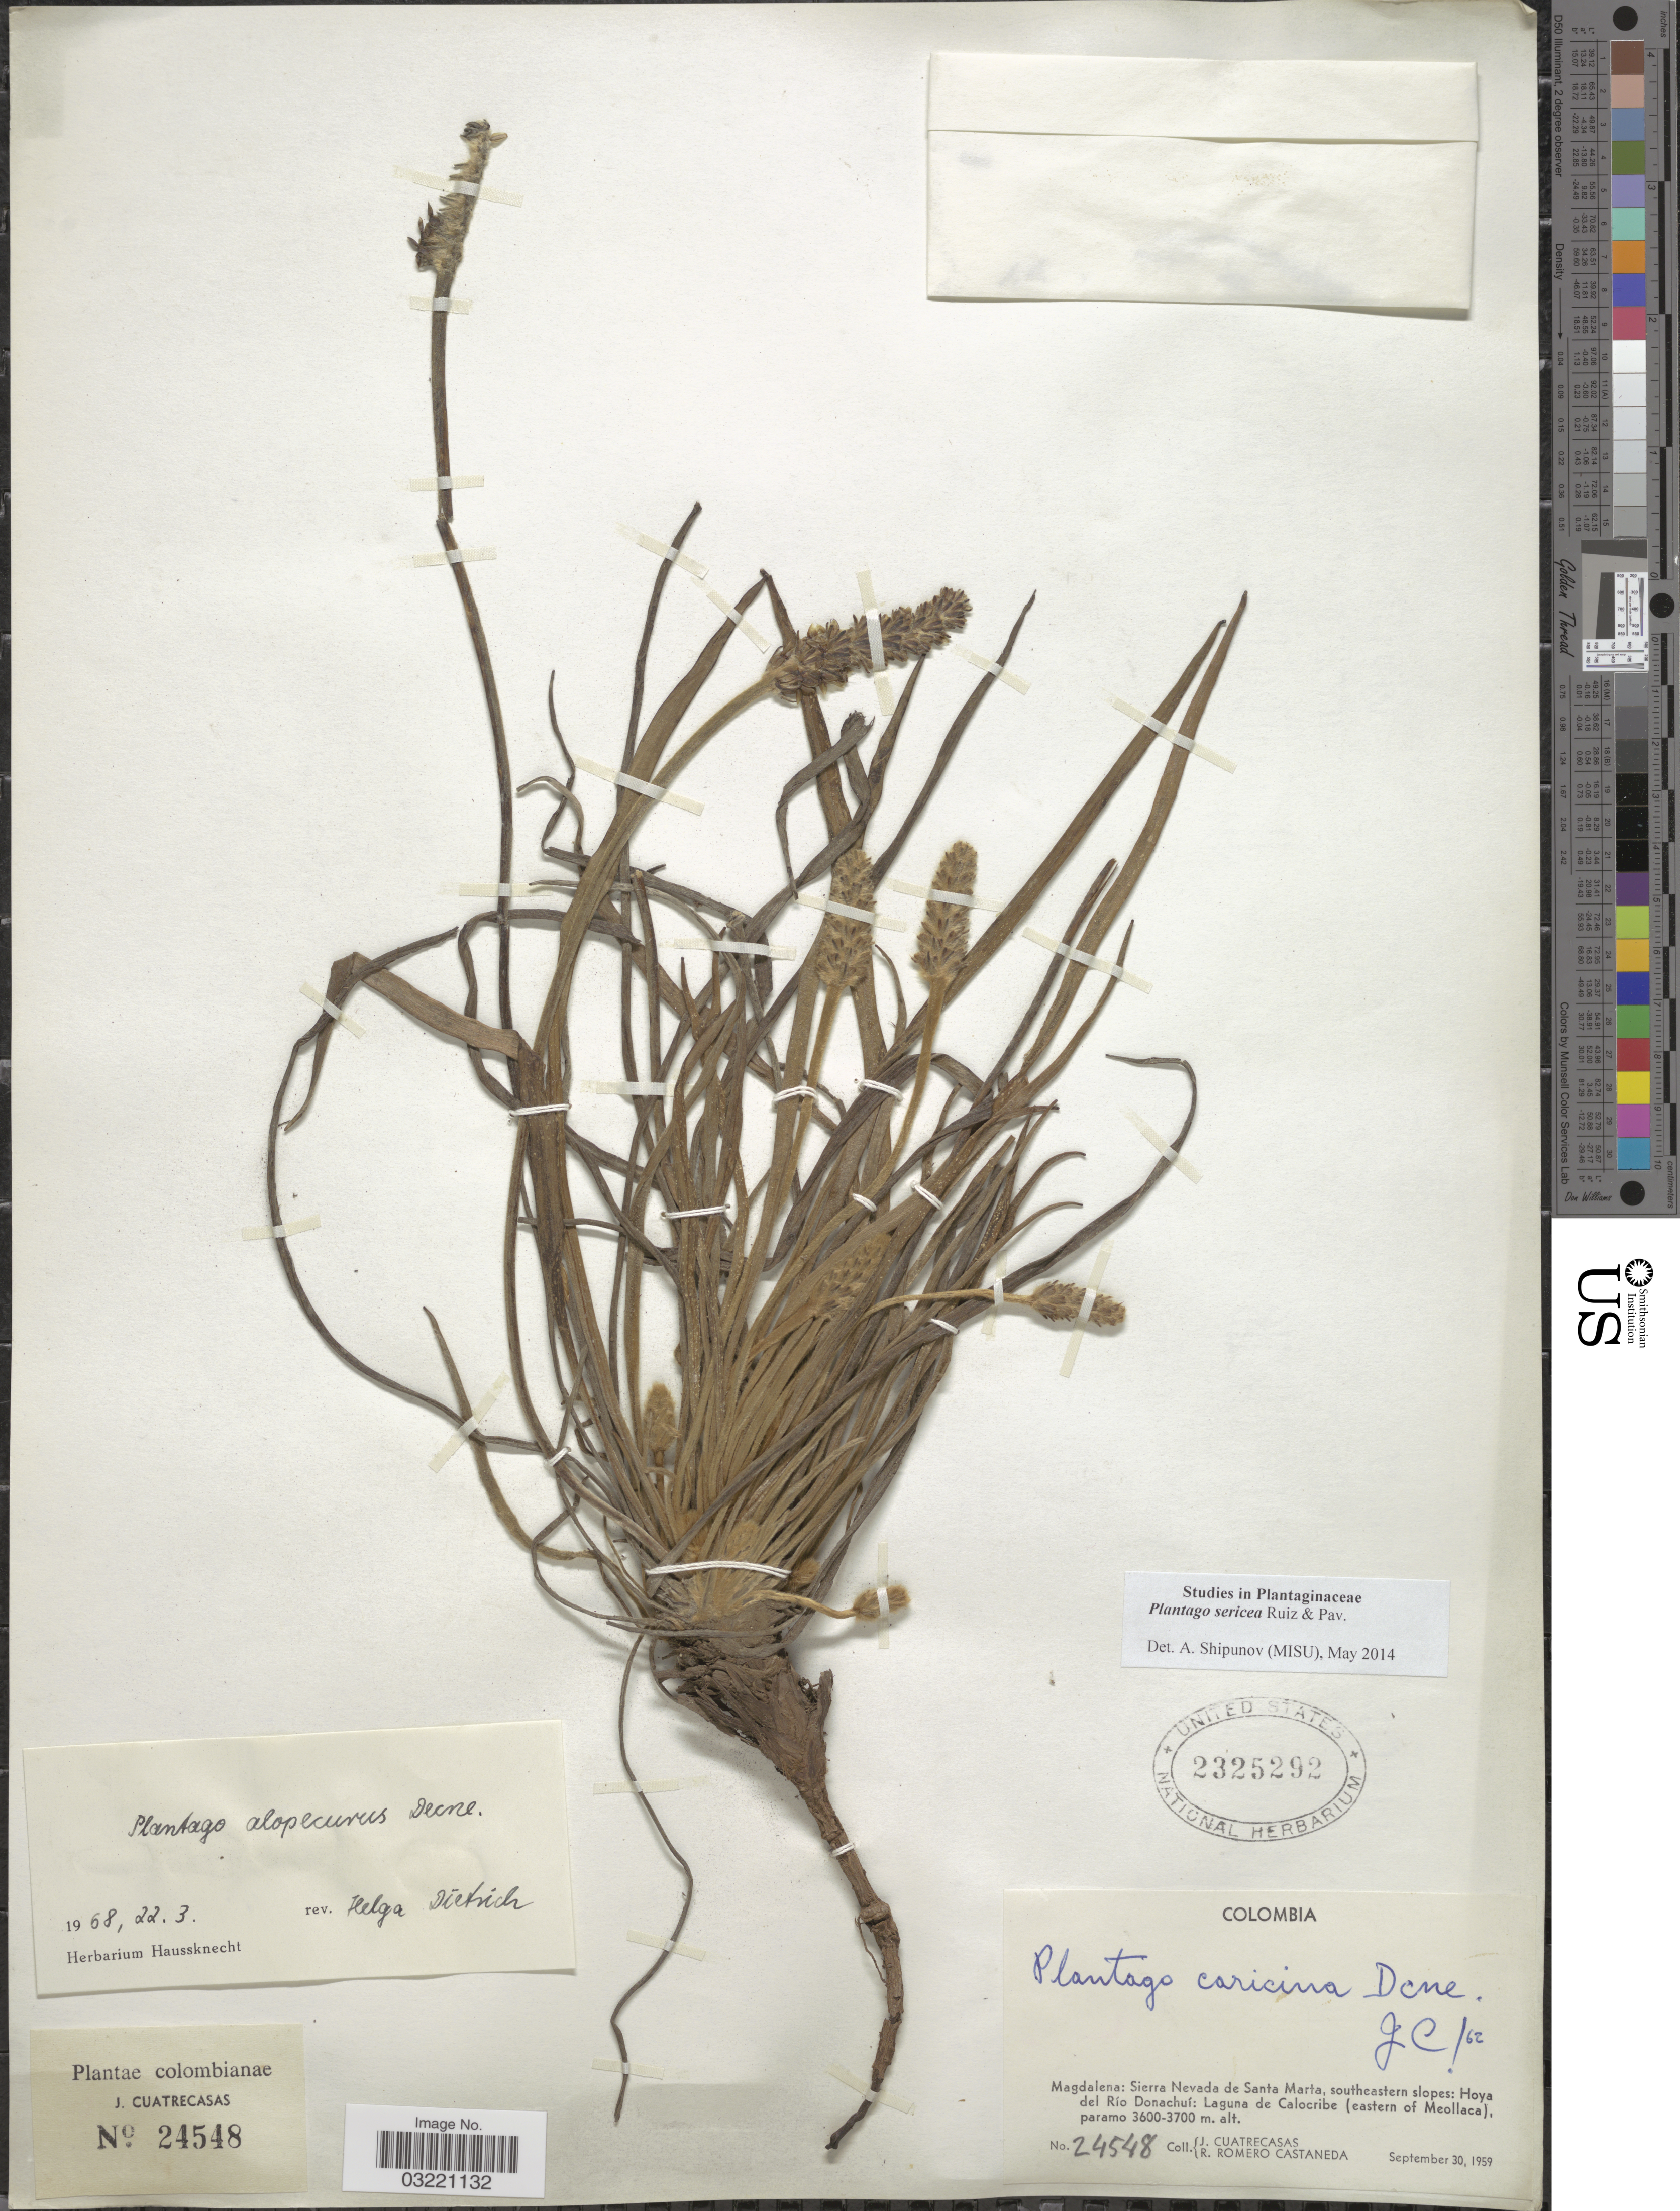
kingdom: Plantae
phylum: Tracheophyta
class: Magnoliopsida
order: Lamiales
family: Plantaginaceae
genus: Plantago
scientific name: Plantago sericea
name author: Ruiz & Pav.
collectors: J. Cuatrecasas & R. Romero Castañeda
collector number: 24548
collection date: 1959-09-30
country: Colombia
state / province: Magdalena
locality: Sierra Nevada de Santa Marta, southeastern slopes: Hoya del Río Donachuí: Laguna de Calocribe (eastern of Meollaca).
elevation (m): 3600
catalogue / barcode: US 2325292